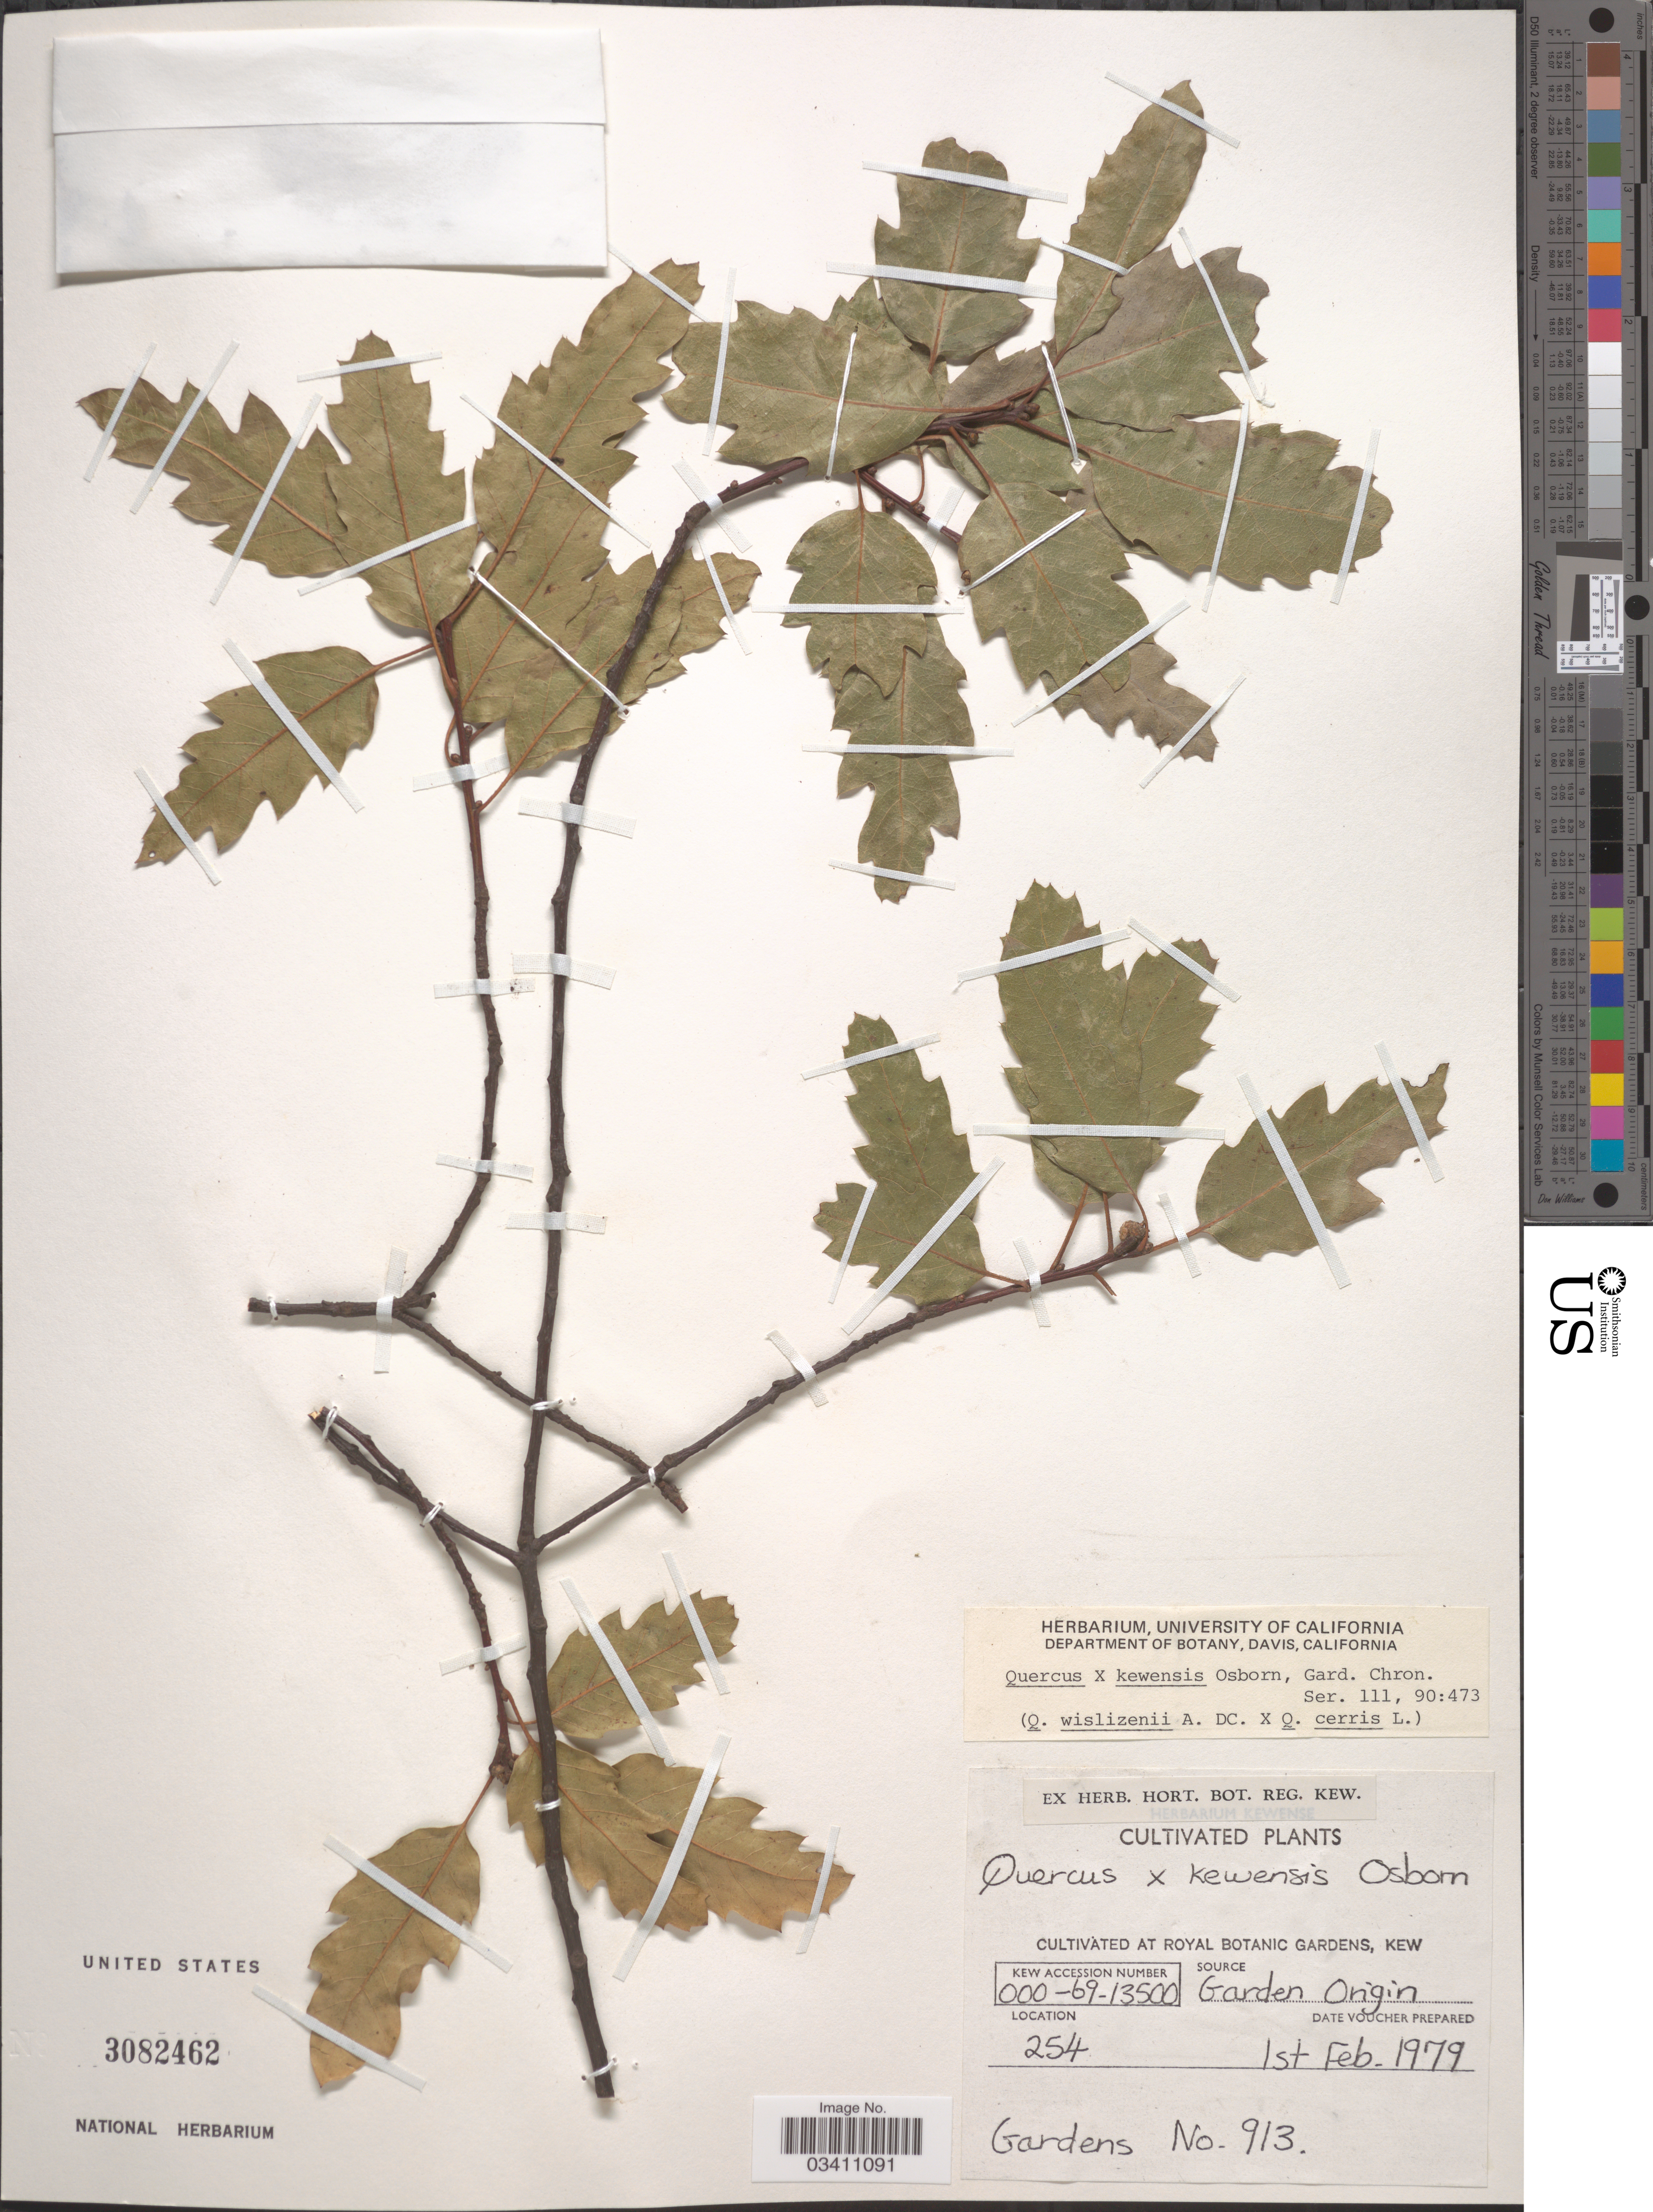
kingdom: Plantae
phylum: Tracheophyta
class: Magnoliopsida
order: Fagales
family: Fagaceae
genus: Quercus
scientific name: Quercus x kewensis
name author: Osborn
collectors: Ex herb. Hort. Bot. Reg. Kew.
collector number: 913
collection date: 1979-02-01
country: United Kingdom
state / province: England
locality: Royal Botanic Gardens, Kew. 254 [unsure placement]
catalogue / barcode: US 3082462